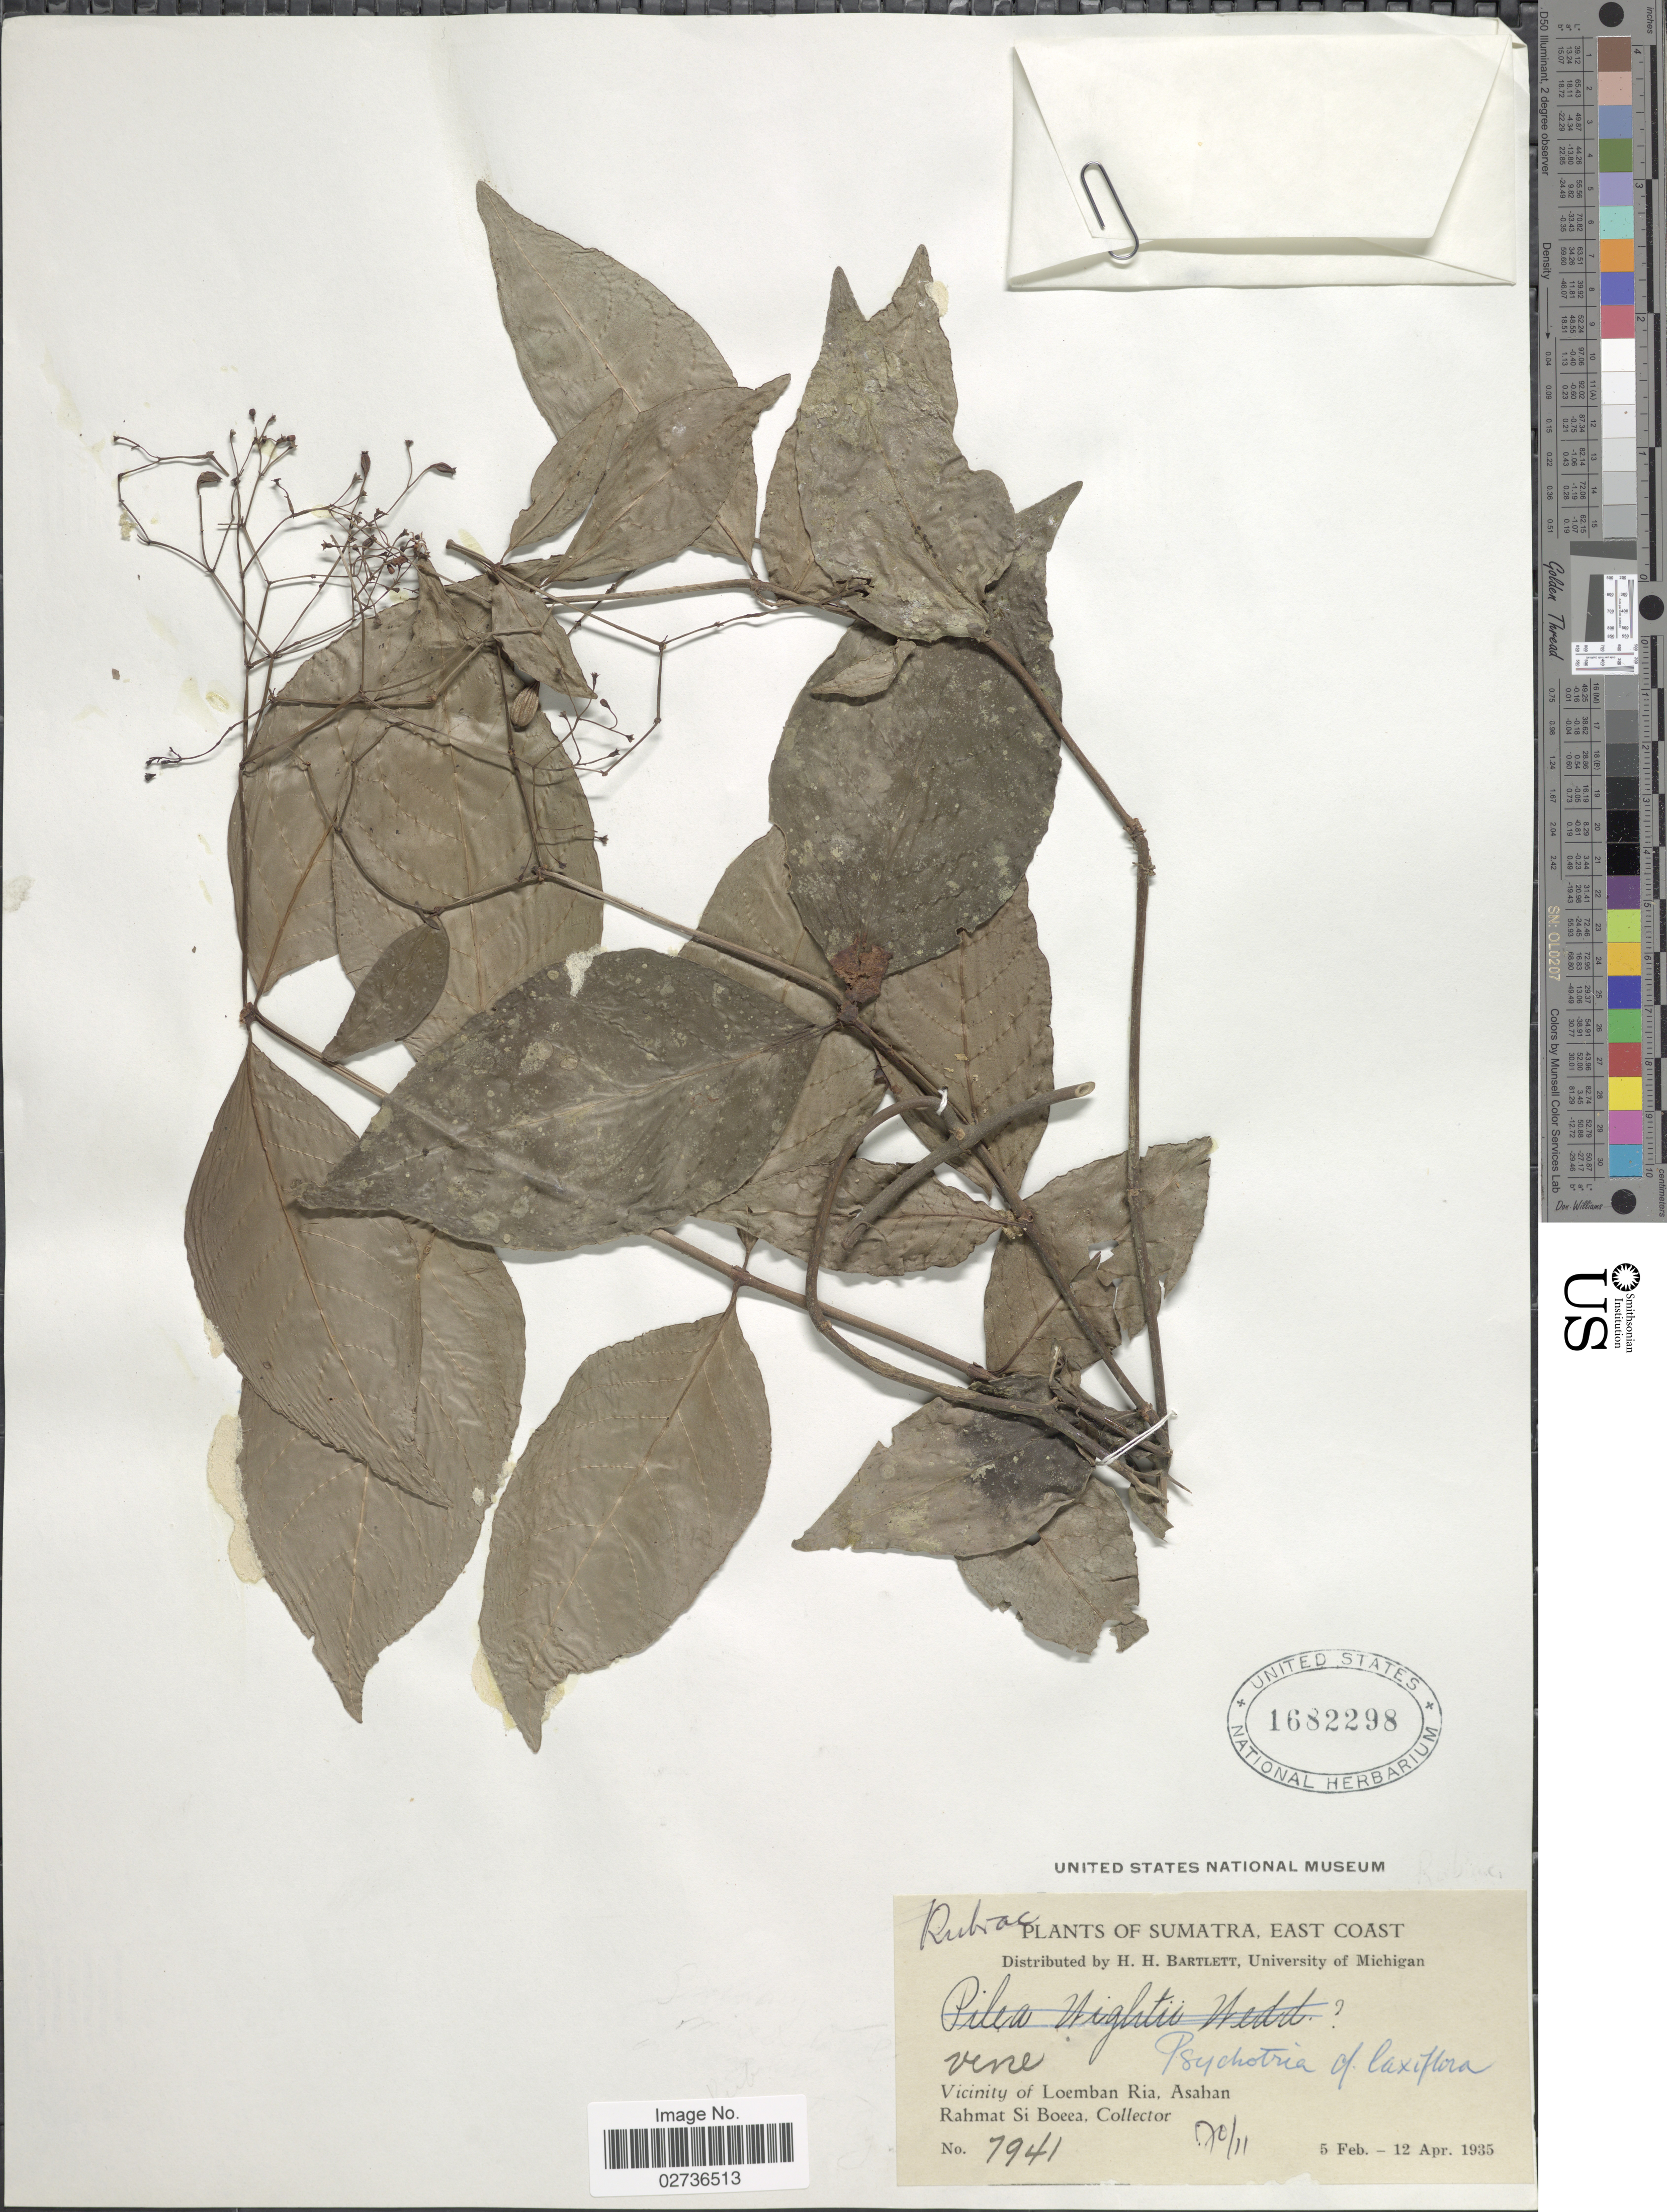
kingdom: Plantae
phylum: Tracheophyta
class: Magnoliopsida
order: Gentianales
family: Rubiaceae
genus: Psychotria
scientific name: Psychotria laxiflora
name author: Blume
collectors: Rahmat Si Boeea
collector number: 7941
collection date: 1935-02-05/1935-04-12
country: Indonesia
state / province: Sumatra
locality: Sumatra, East Coast, Vicinity of Loemban Ria, Asahan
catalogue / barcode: US 1682298